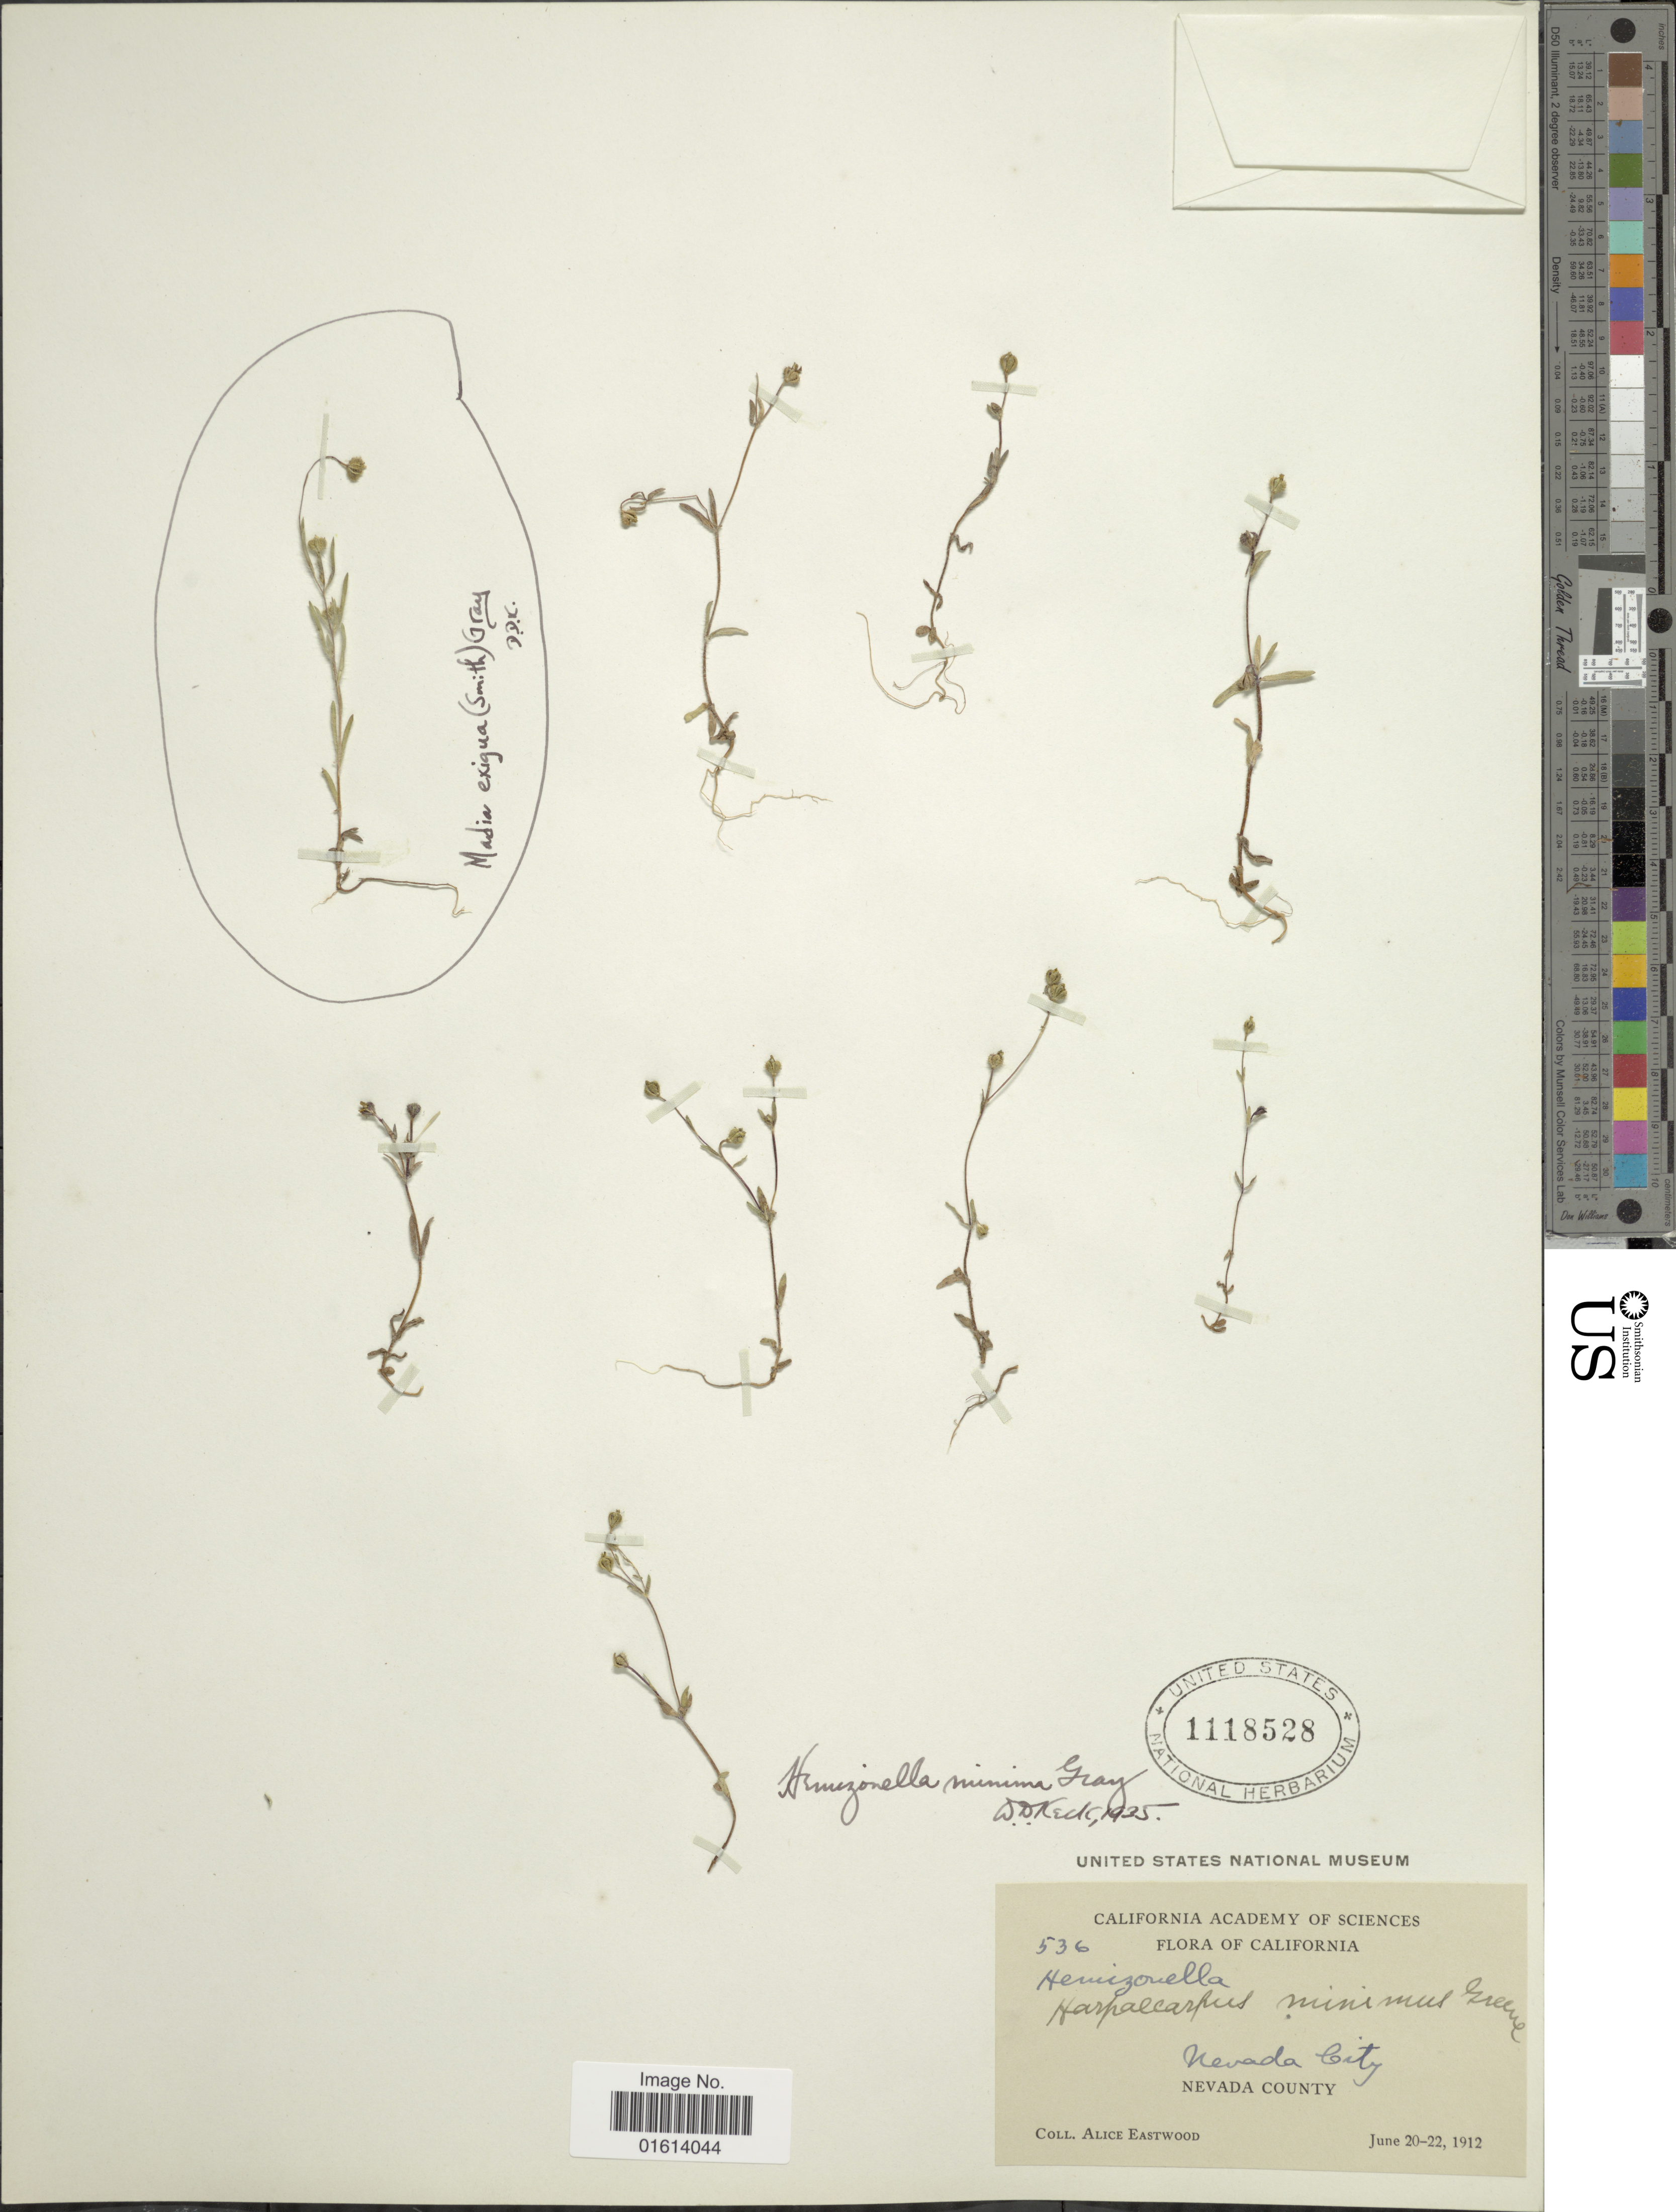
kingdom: Plantae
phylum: Tracheophyta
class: Magnoliopsida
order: Asterales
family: Asteraceae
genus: Hemizonella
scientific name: Hemizonella minima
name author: (A. Gray) A. Gray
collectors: A. Eastwood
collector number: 536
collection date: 1912-06-20/1912-06-22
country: United States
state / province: Nevada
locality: Nevada City, Nevada County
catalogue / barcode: US 1118528